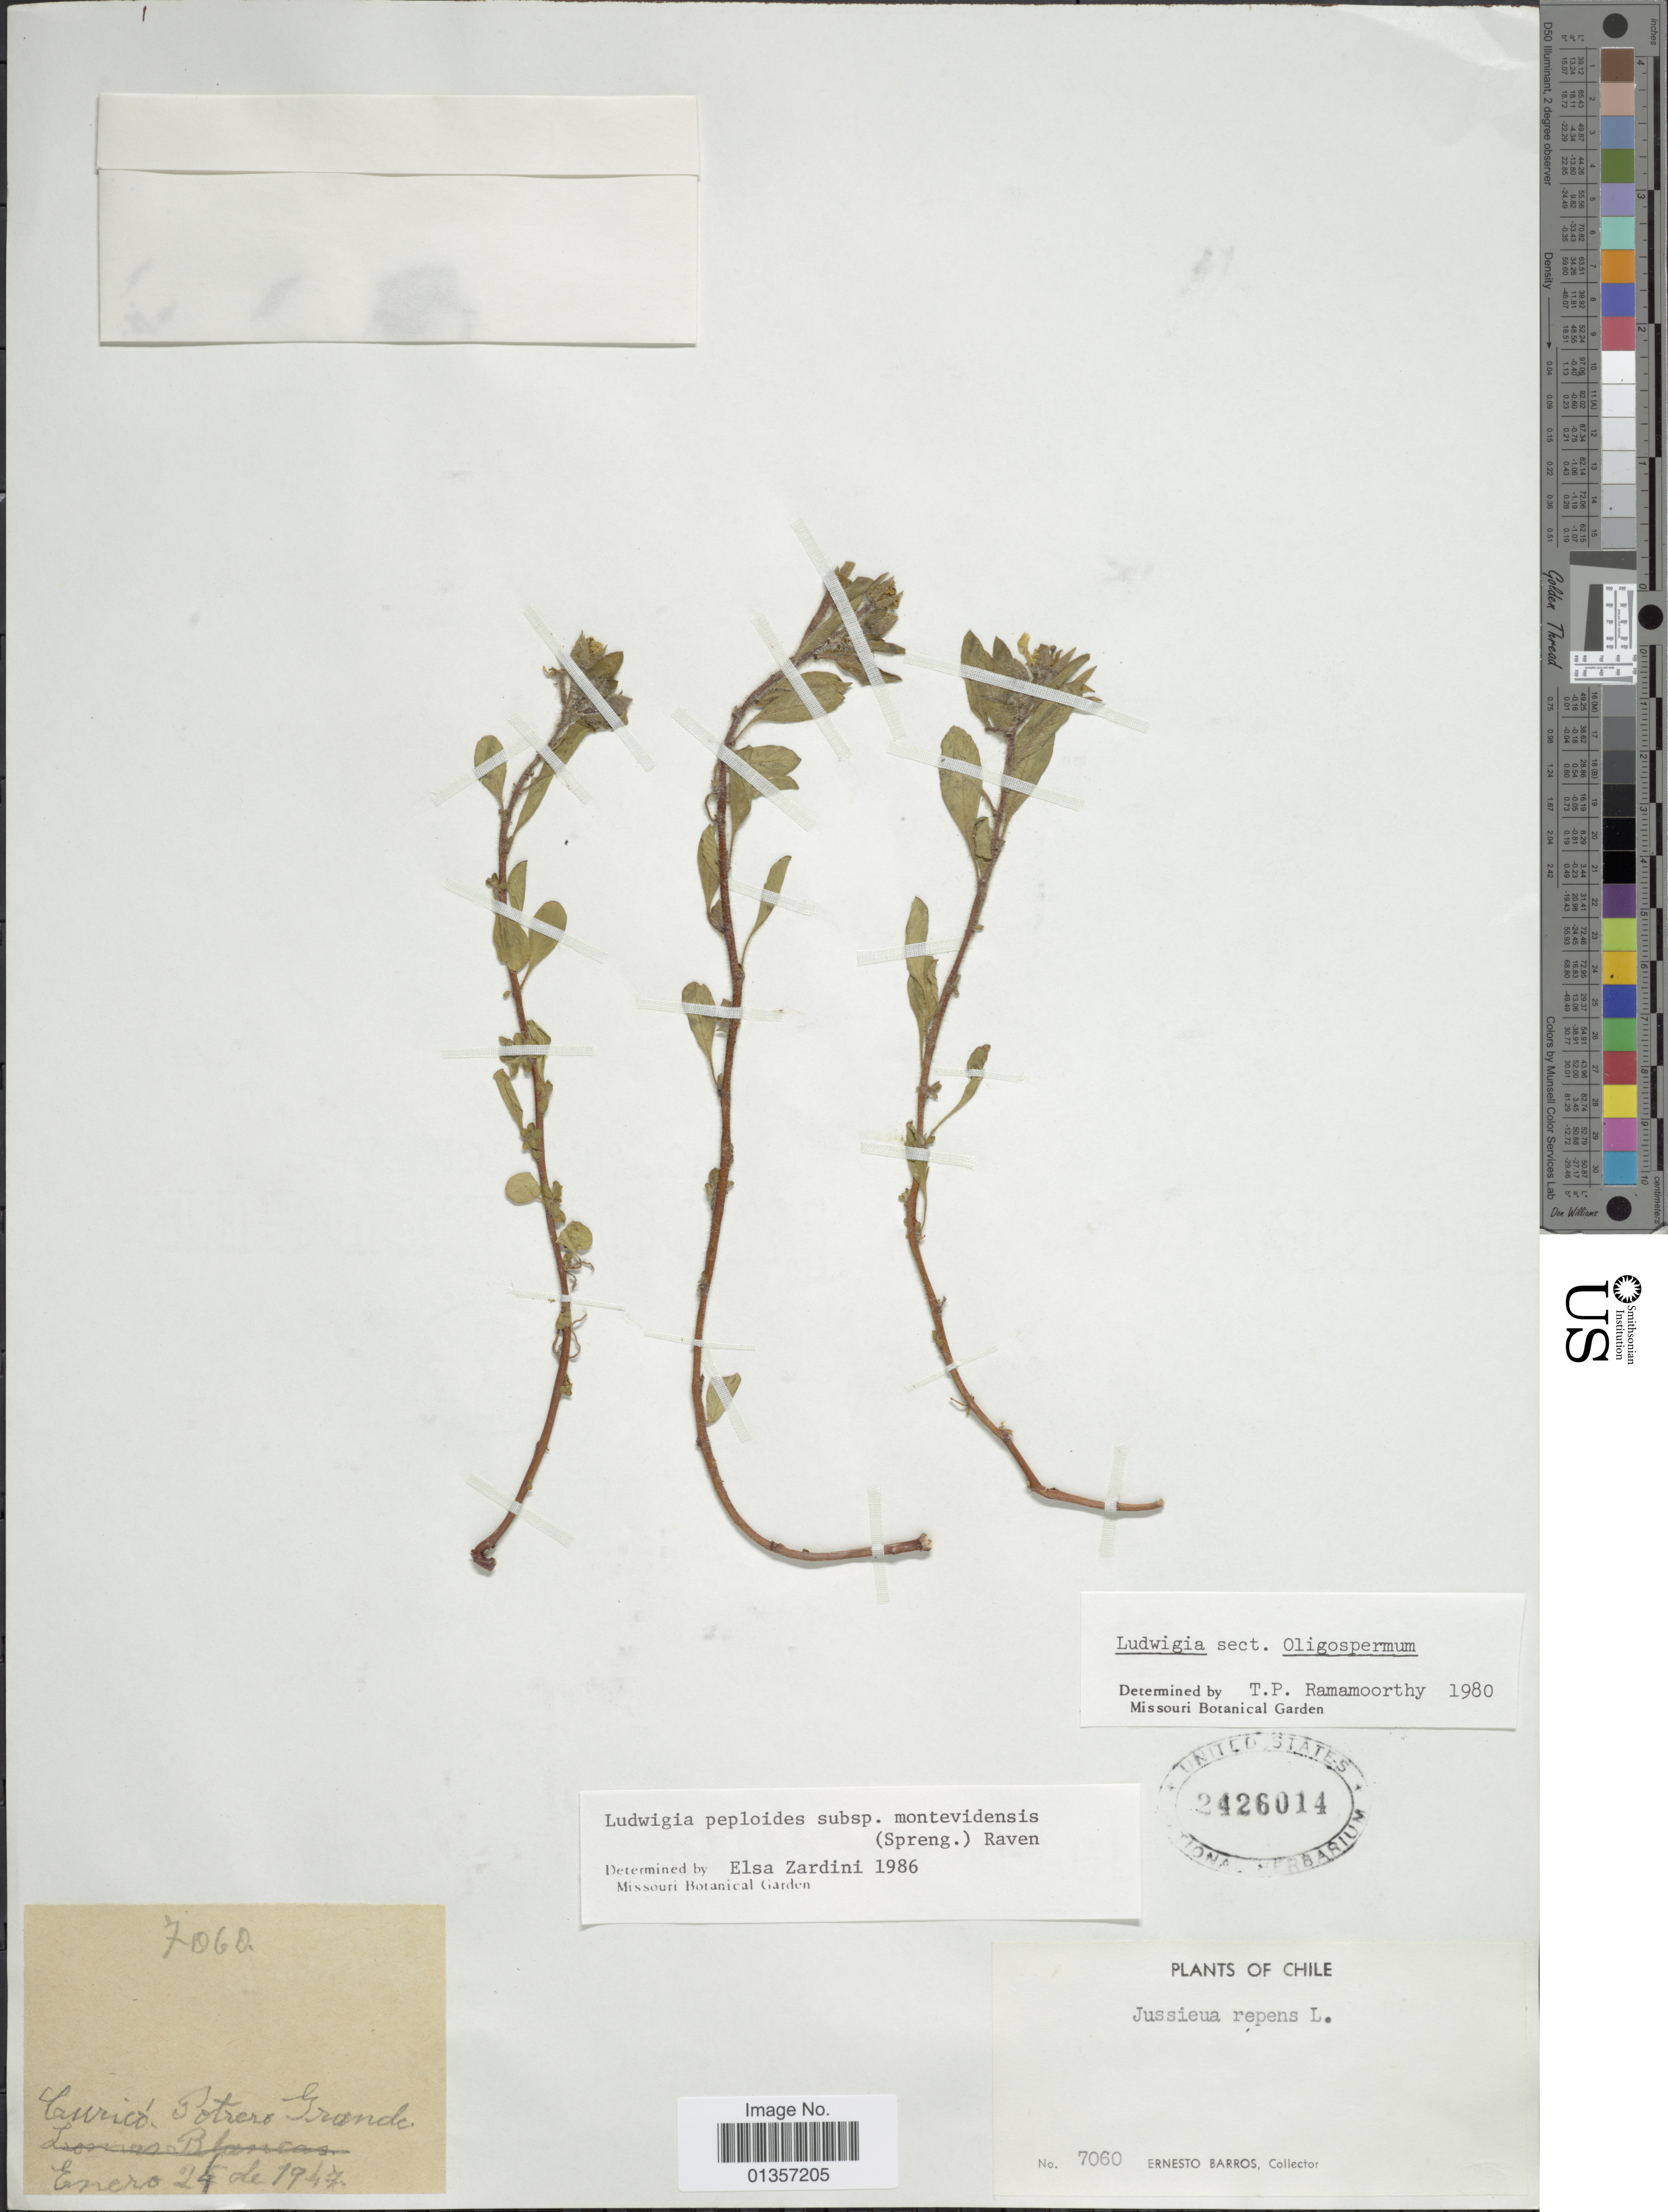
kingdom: Plantae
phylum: Tracheophyta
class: Magnoliopsida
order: Myrtales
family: Onagraceae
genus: Ludwigia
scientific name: Ludwigia peploides subsp. montevidensis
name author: (Spreng.) P.H. Raven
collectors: E. Barros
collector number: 7060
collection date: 1947-01-24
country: Chile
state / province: Maule (VII)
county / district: Curicó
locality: Curicó, Potrero Grande.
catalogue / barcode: US 2426014